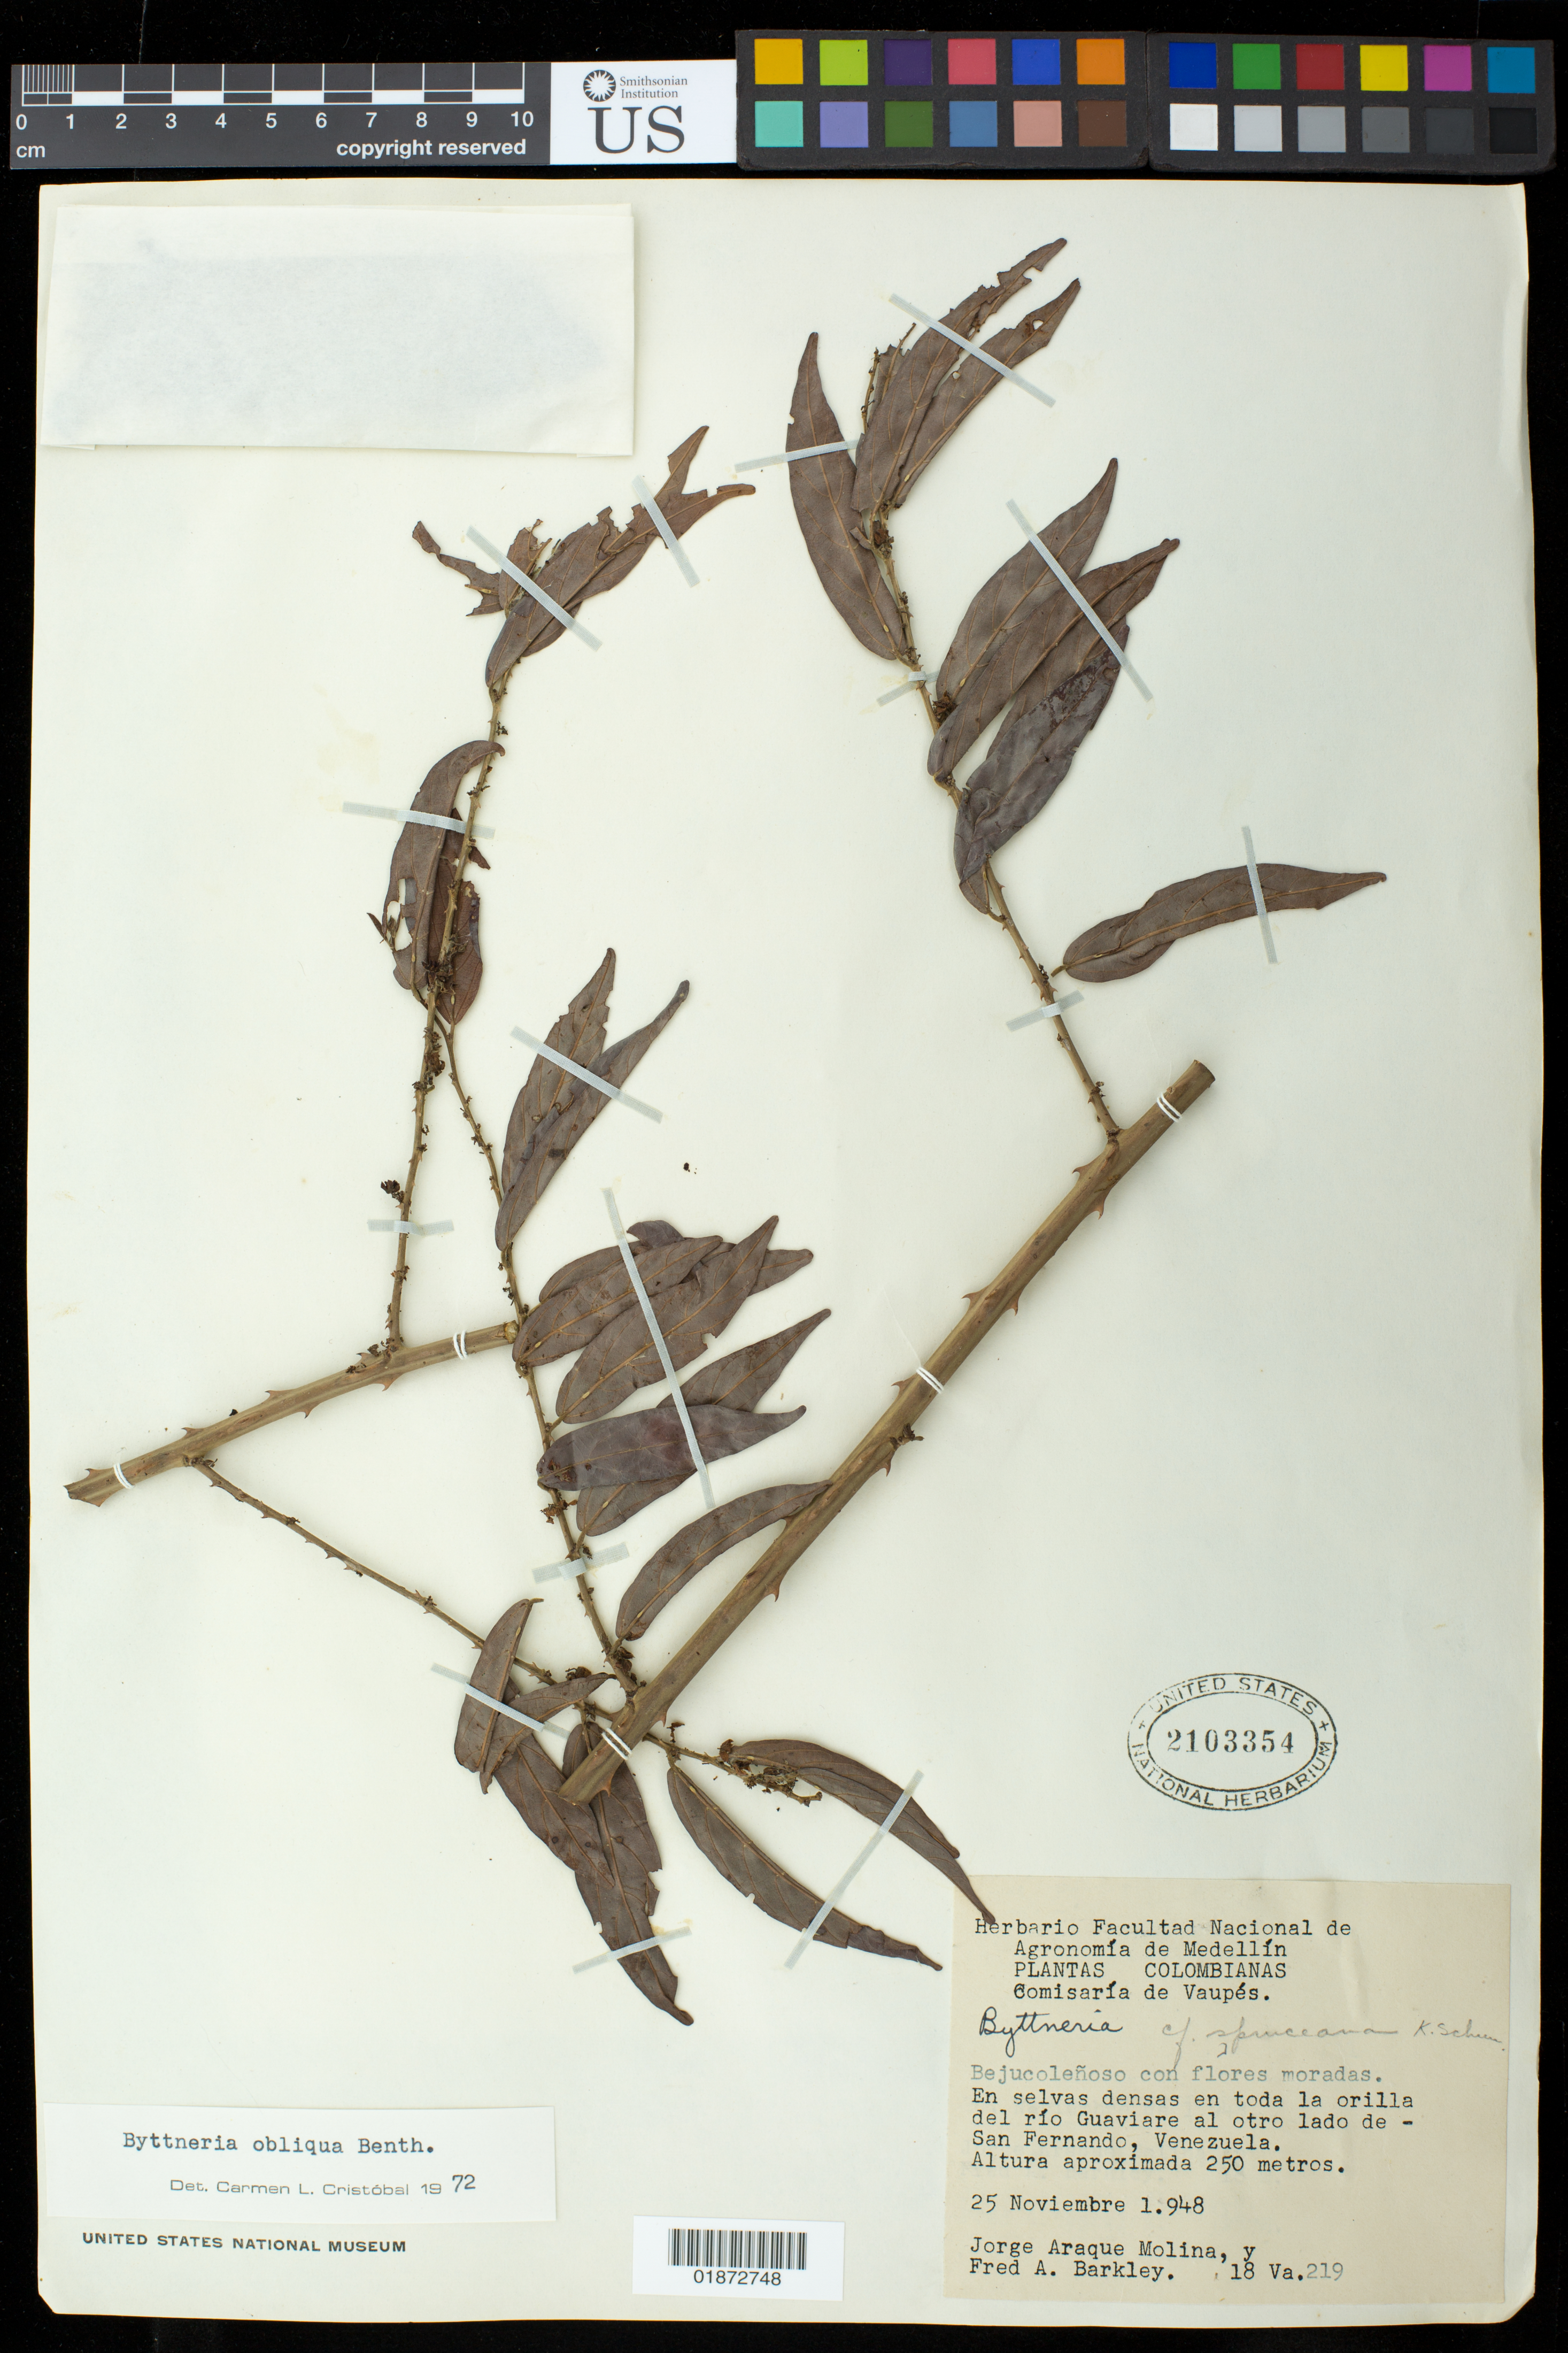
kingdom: Plantae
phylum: Tracheophyta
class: Magnoliopsida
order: Malvales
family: Malvaceae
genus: Byttneria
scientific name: Byttneria obliqua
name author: Benth.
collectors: J. Araque Molina & F. A. Barkley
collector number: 219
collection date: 1948-11-25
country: Venezuela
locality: San Fernando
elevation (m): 250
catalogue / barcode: US 2103354